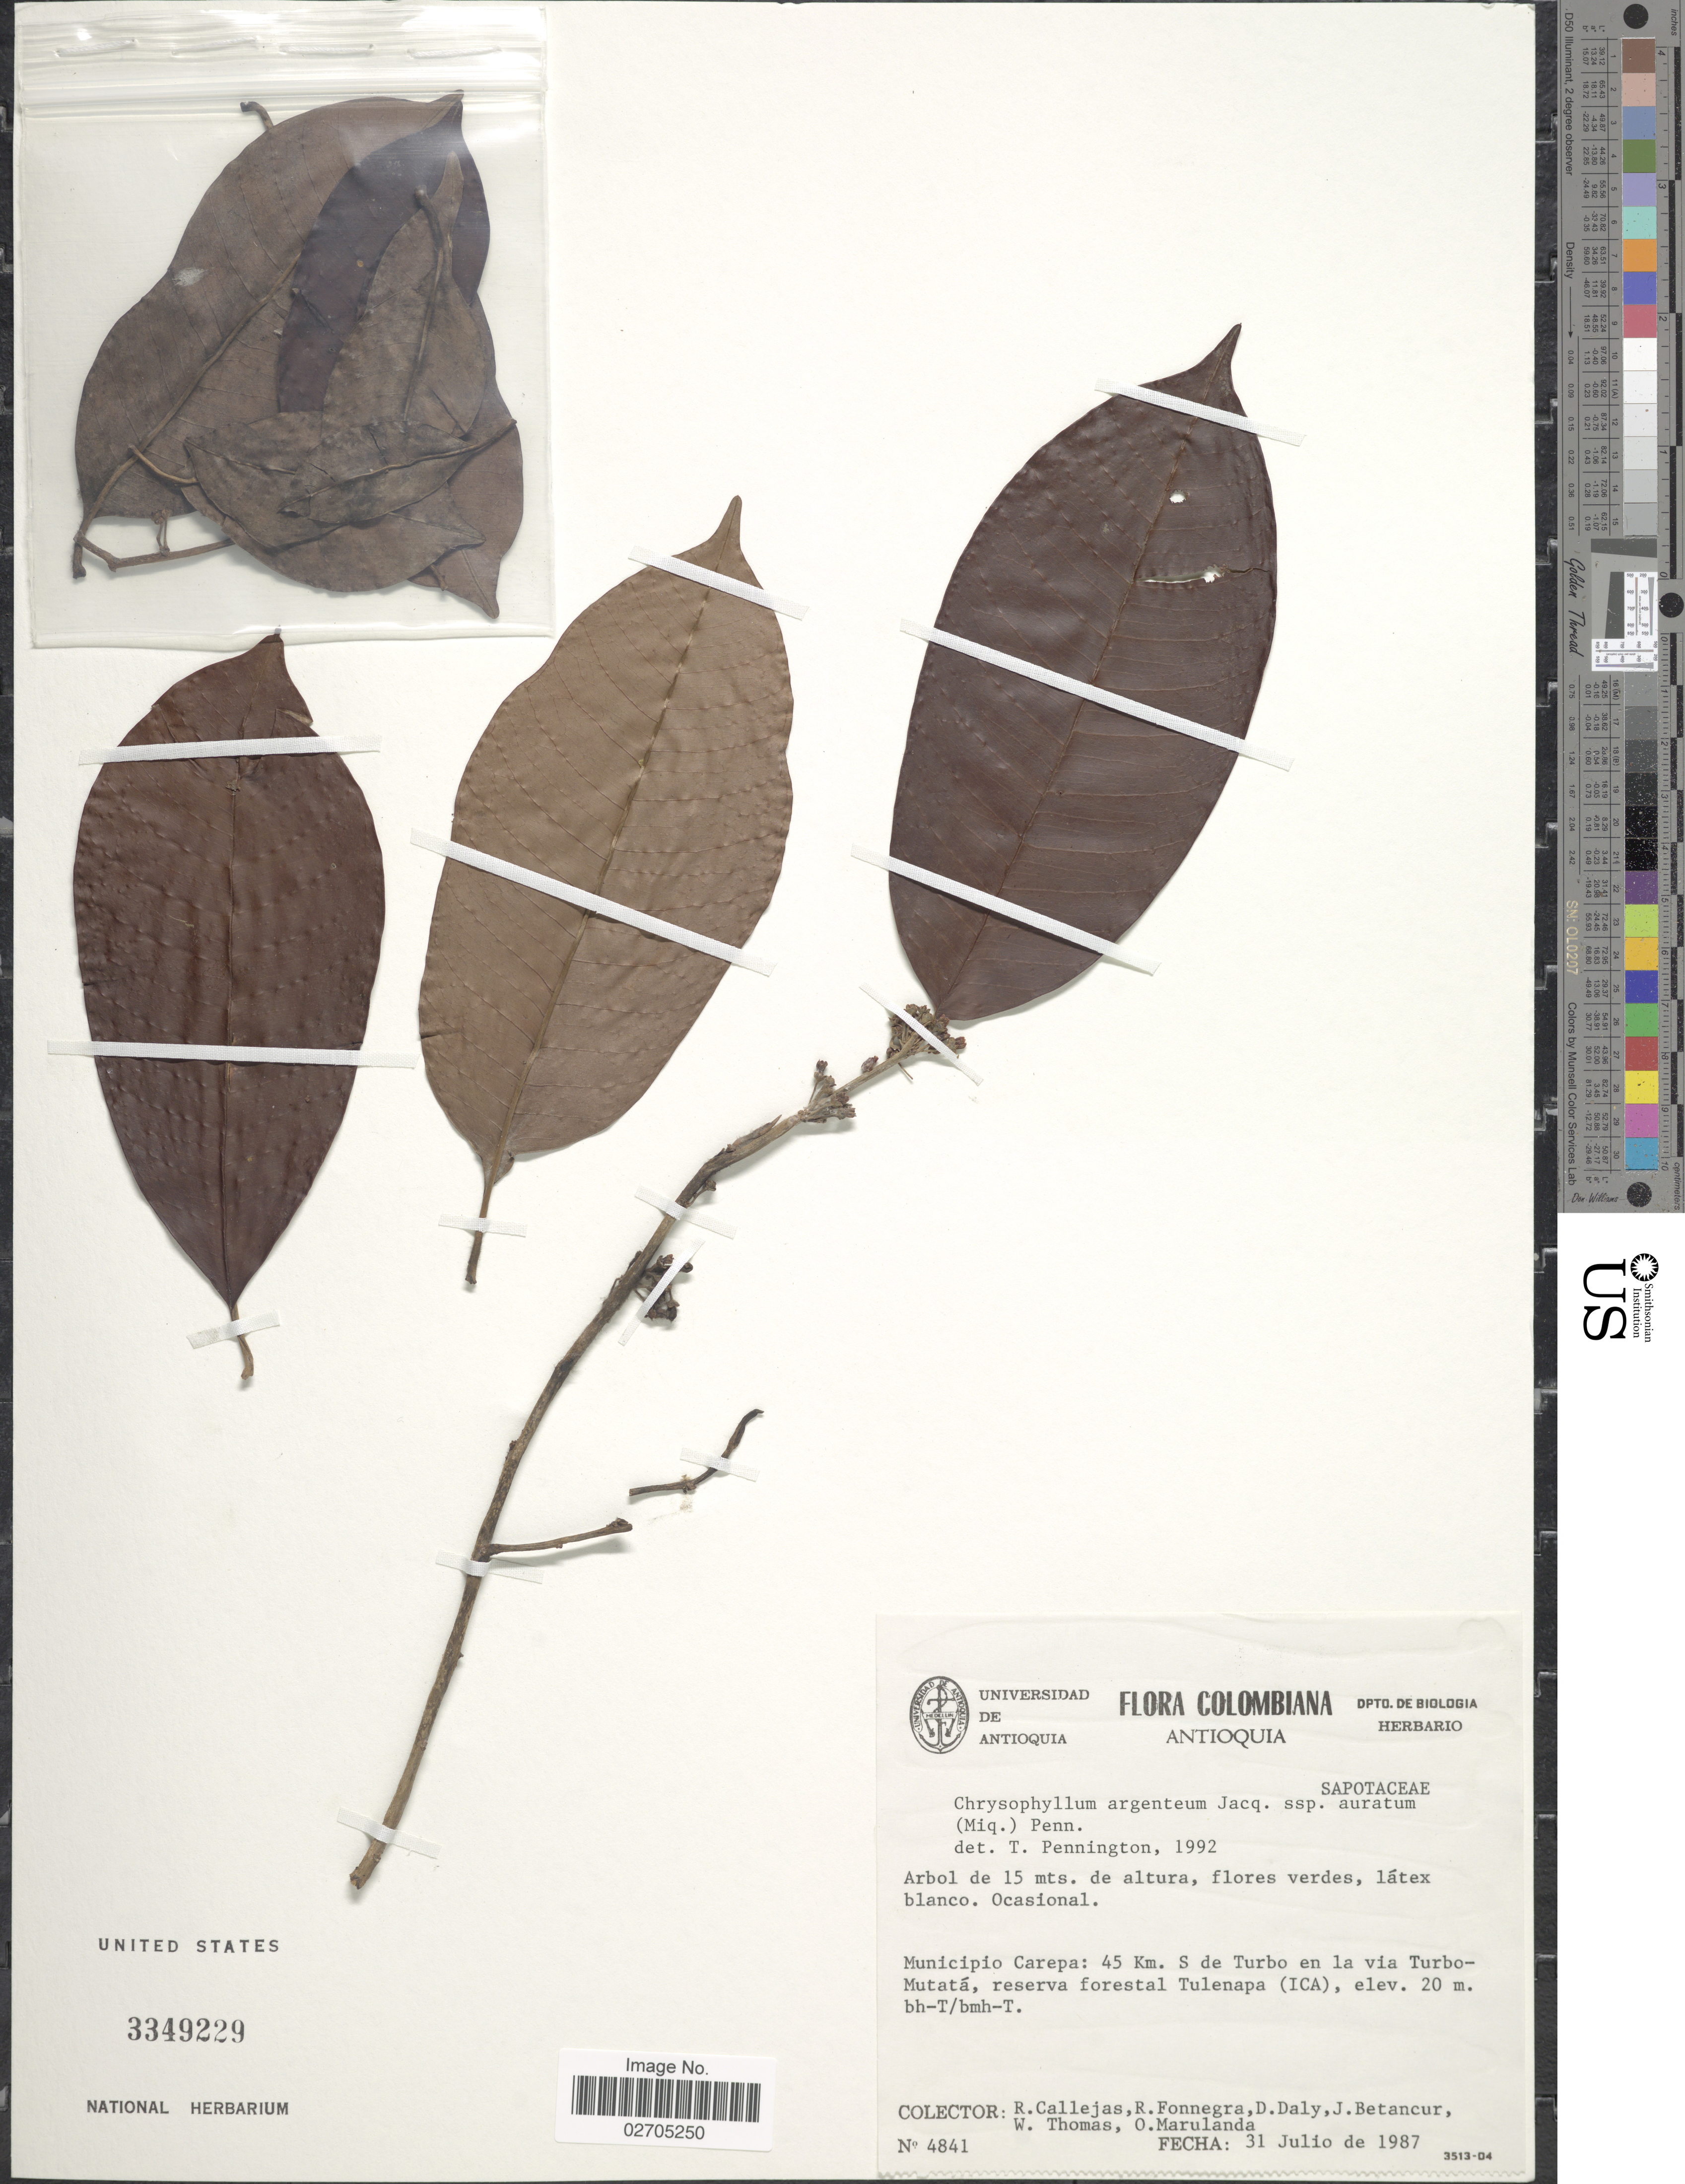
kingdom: Plantae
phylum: Tracheophyta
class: Magnoliopsida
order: Ericales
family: Sapotaceae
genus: Chrysophyllum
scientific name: Chrysophyllum argenteum subsp. auratum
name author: (Miq.) T.D. Penn.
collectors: R. Callejas, R. Fonnegra, D. C. Daly, J. Betancur & et al.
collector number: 4841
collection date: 1987-07-31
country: Colombia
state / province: Antioquia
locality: Municipio Carepa: 45 Km. S de Turbo en la via Turbo-Mutata, reserva forestal (ICA).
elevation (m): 20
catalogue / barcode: US 3349229